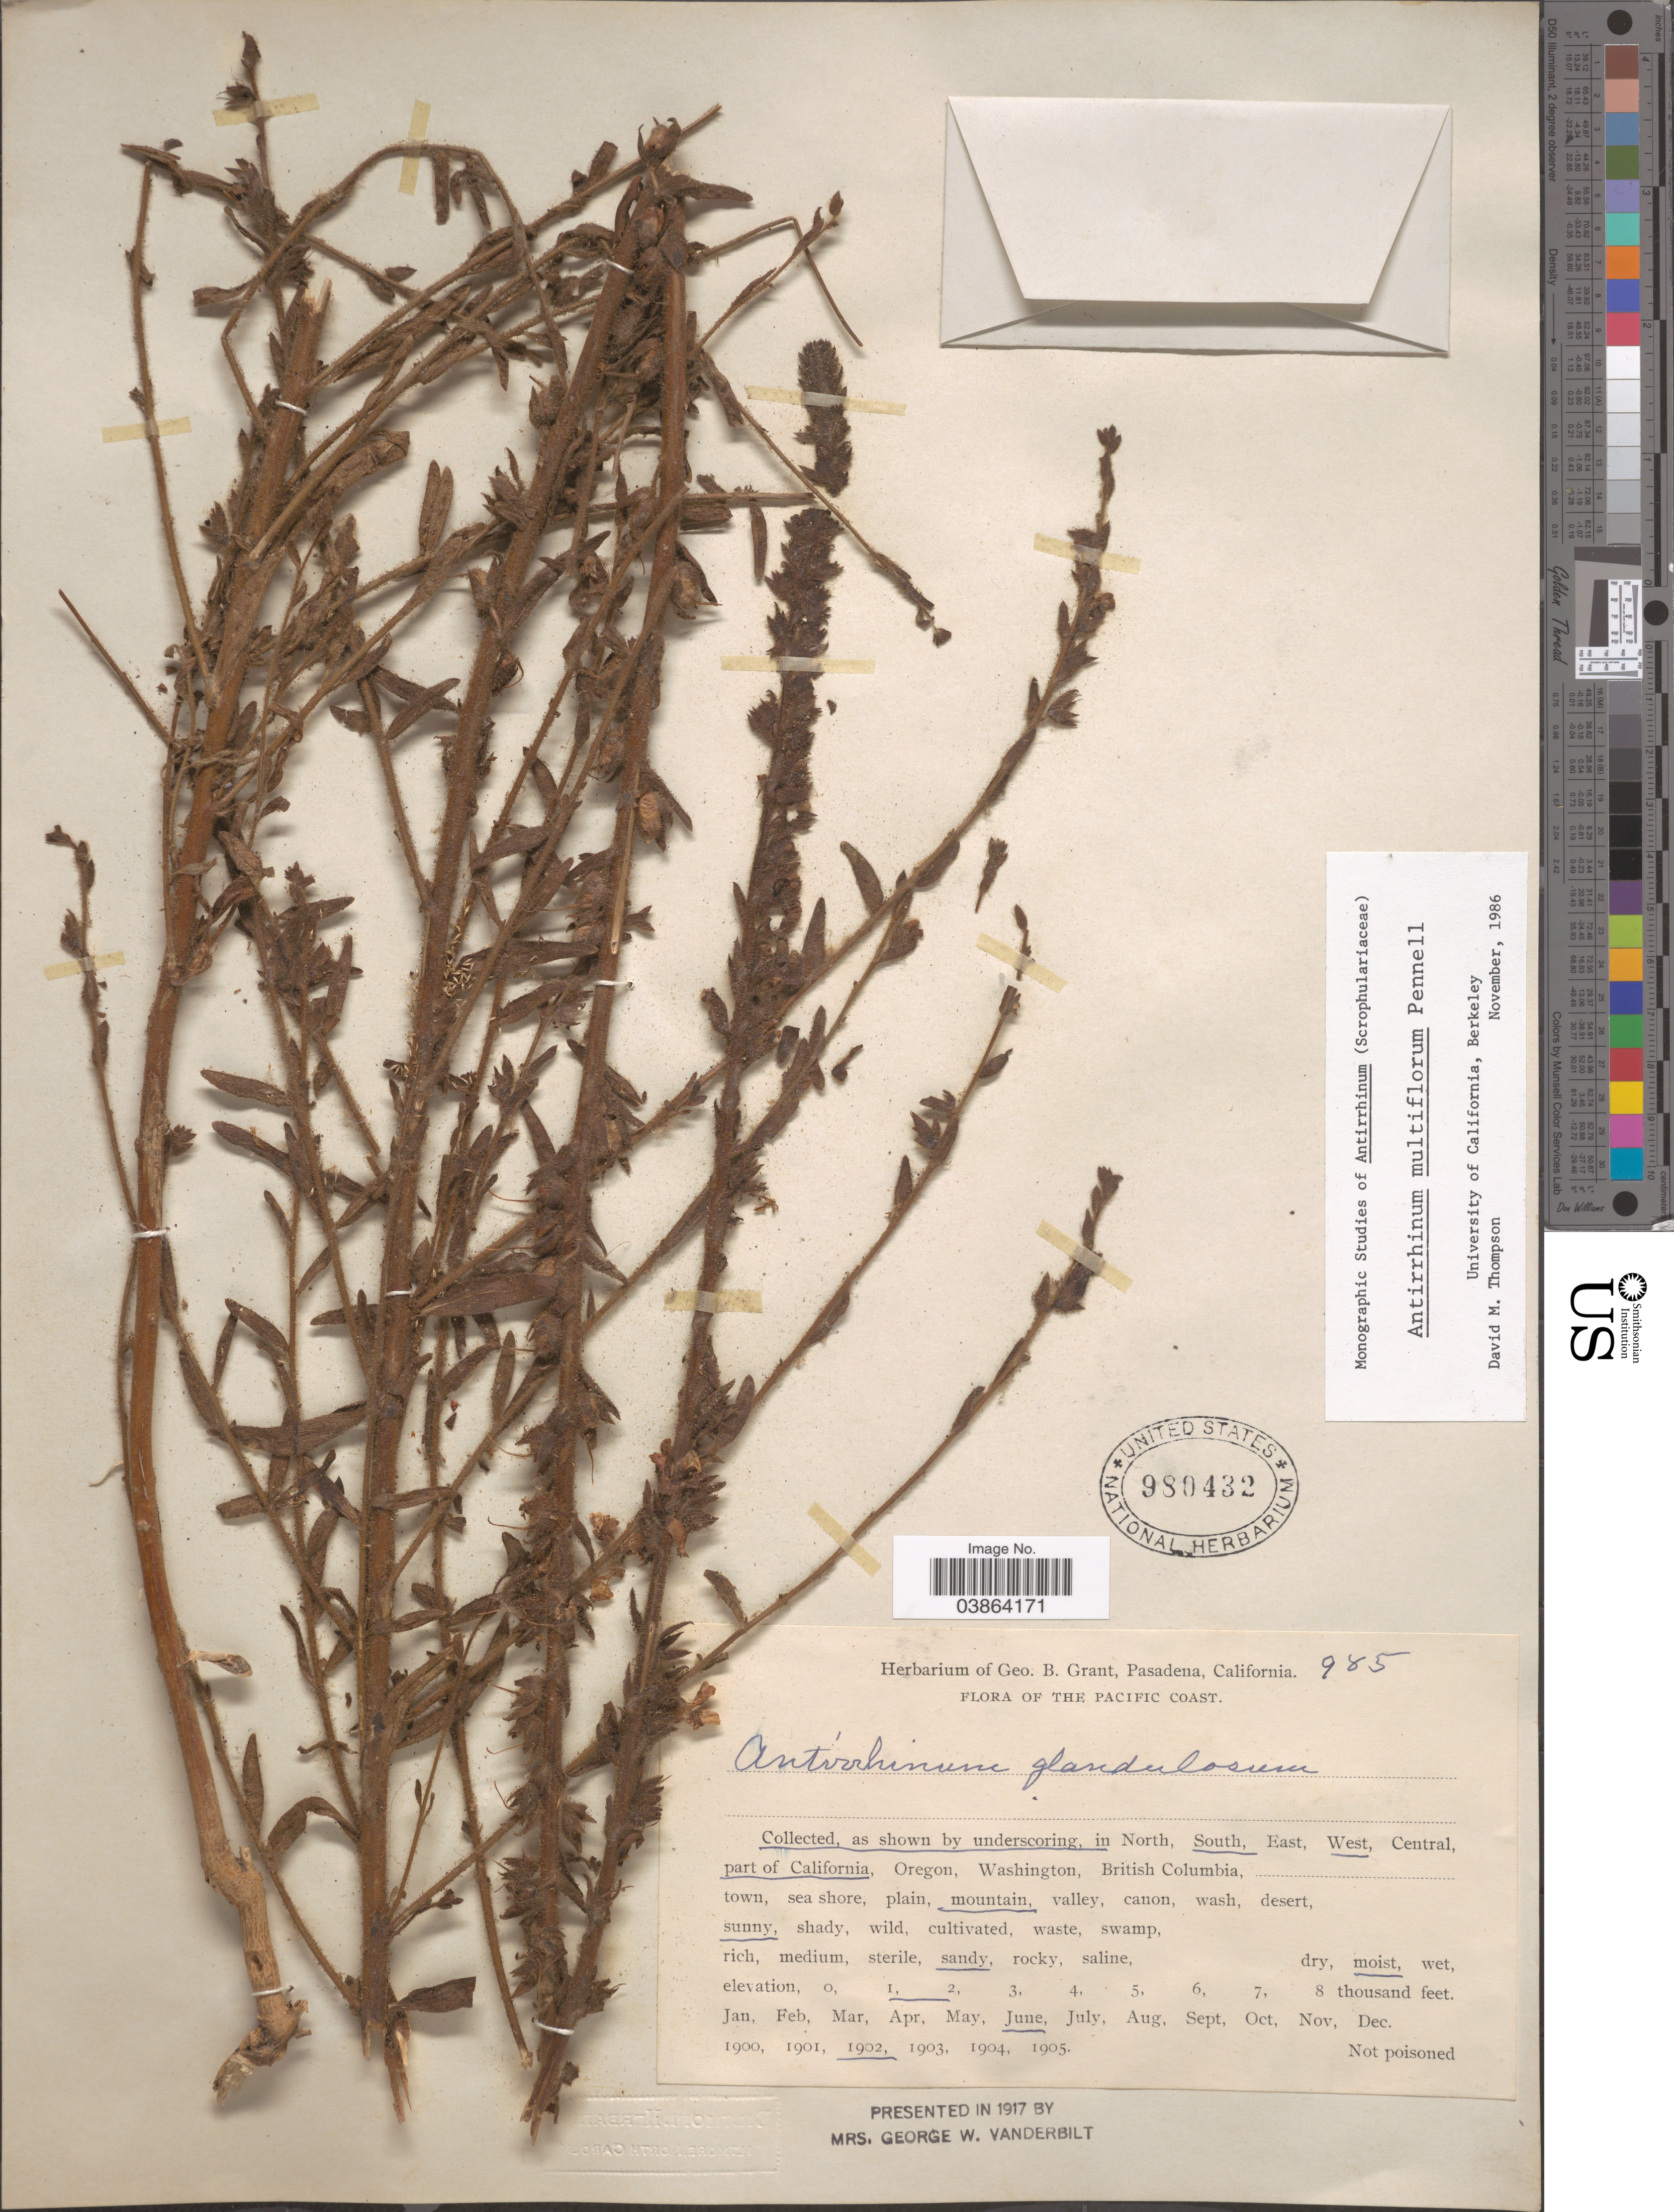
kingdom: Plantae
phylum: Tracheophyta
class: Magnoliopsida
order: Lamiales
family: Plantaginaceae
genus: Sairocarpus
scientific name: Sairocarpus multiflorus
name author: (Pennell) D.A. Sutton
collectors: ex herb. Geo. B. Grant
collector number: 985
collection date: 1902-06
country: United States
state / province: California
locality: South, West part of California.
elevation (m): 305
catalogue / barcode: US 980432